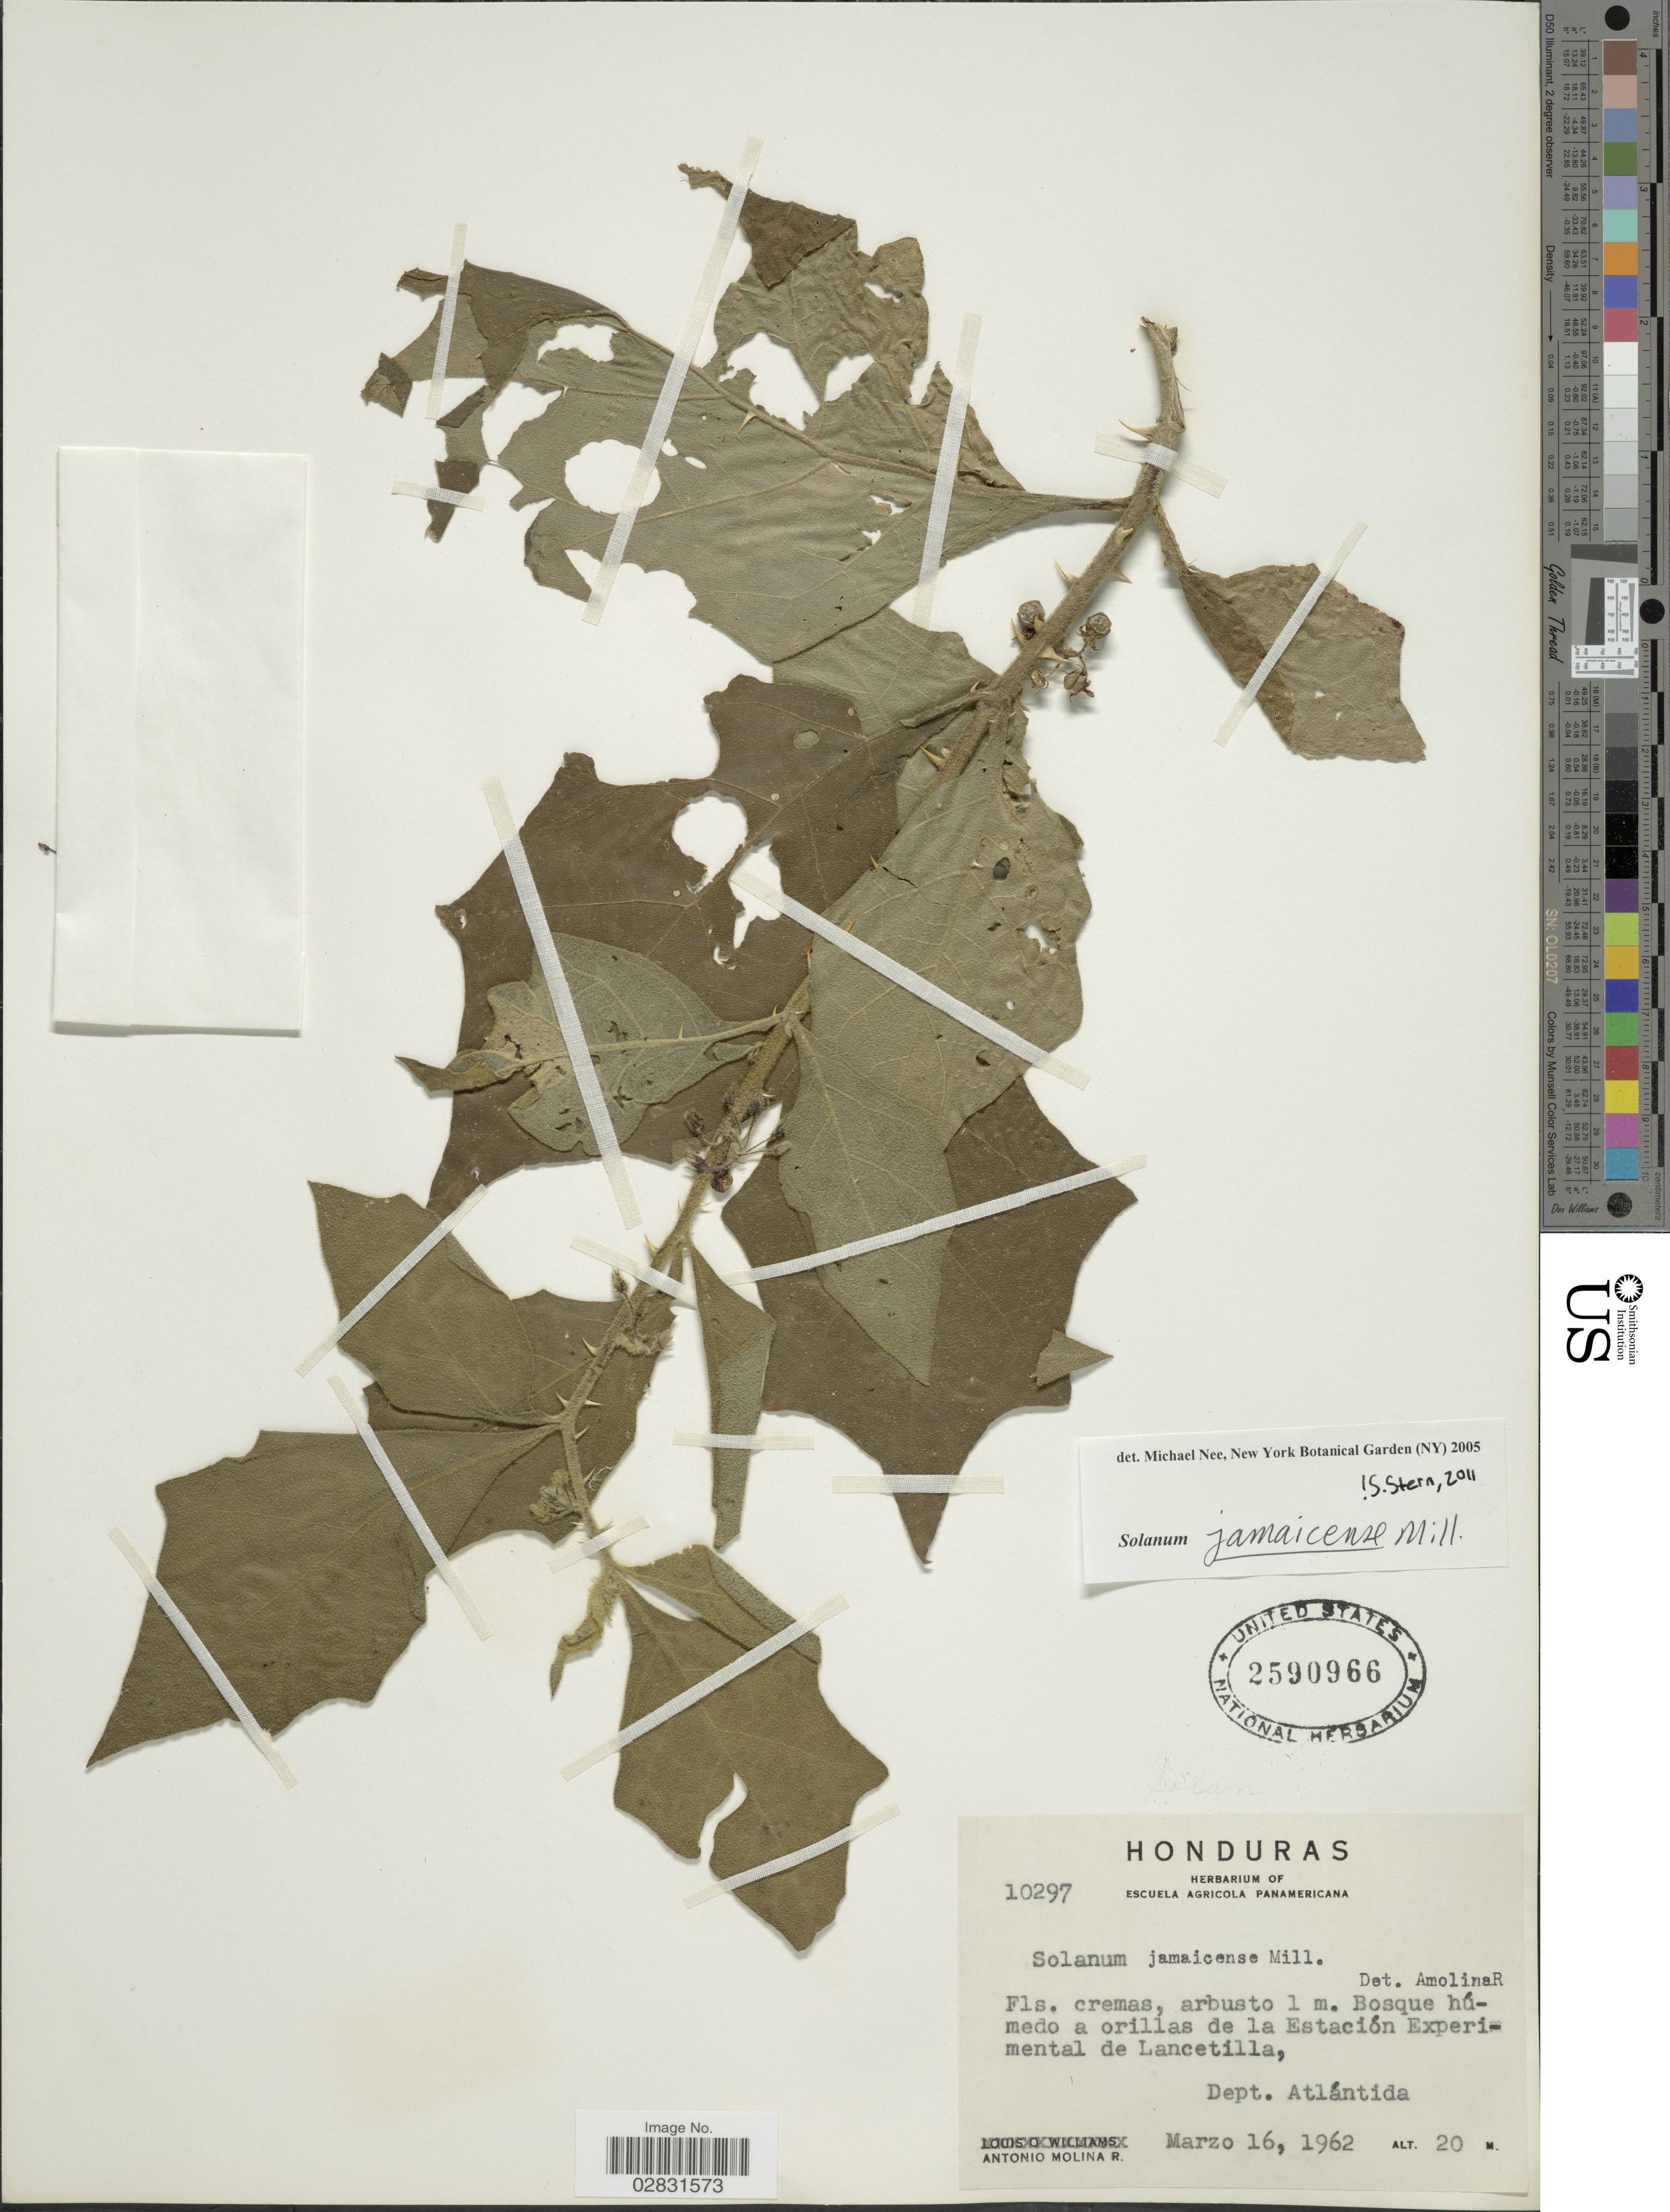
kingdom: Plantae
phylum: Tracheophyta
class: Magnoliopsida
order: Solanales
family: Solanaceae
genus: Solanum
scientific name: Solanum jamaicense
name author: Mill.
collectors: A. Molina R.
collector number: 10297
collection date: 1962-03-16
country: Honduras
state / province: Atlántida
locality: Bosque húmedo a orillas de la Estación Experimental de Lancetilla, Dept. Atlántida.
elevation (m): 20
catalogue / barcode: US 2590966